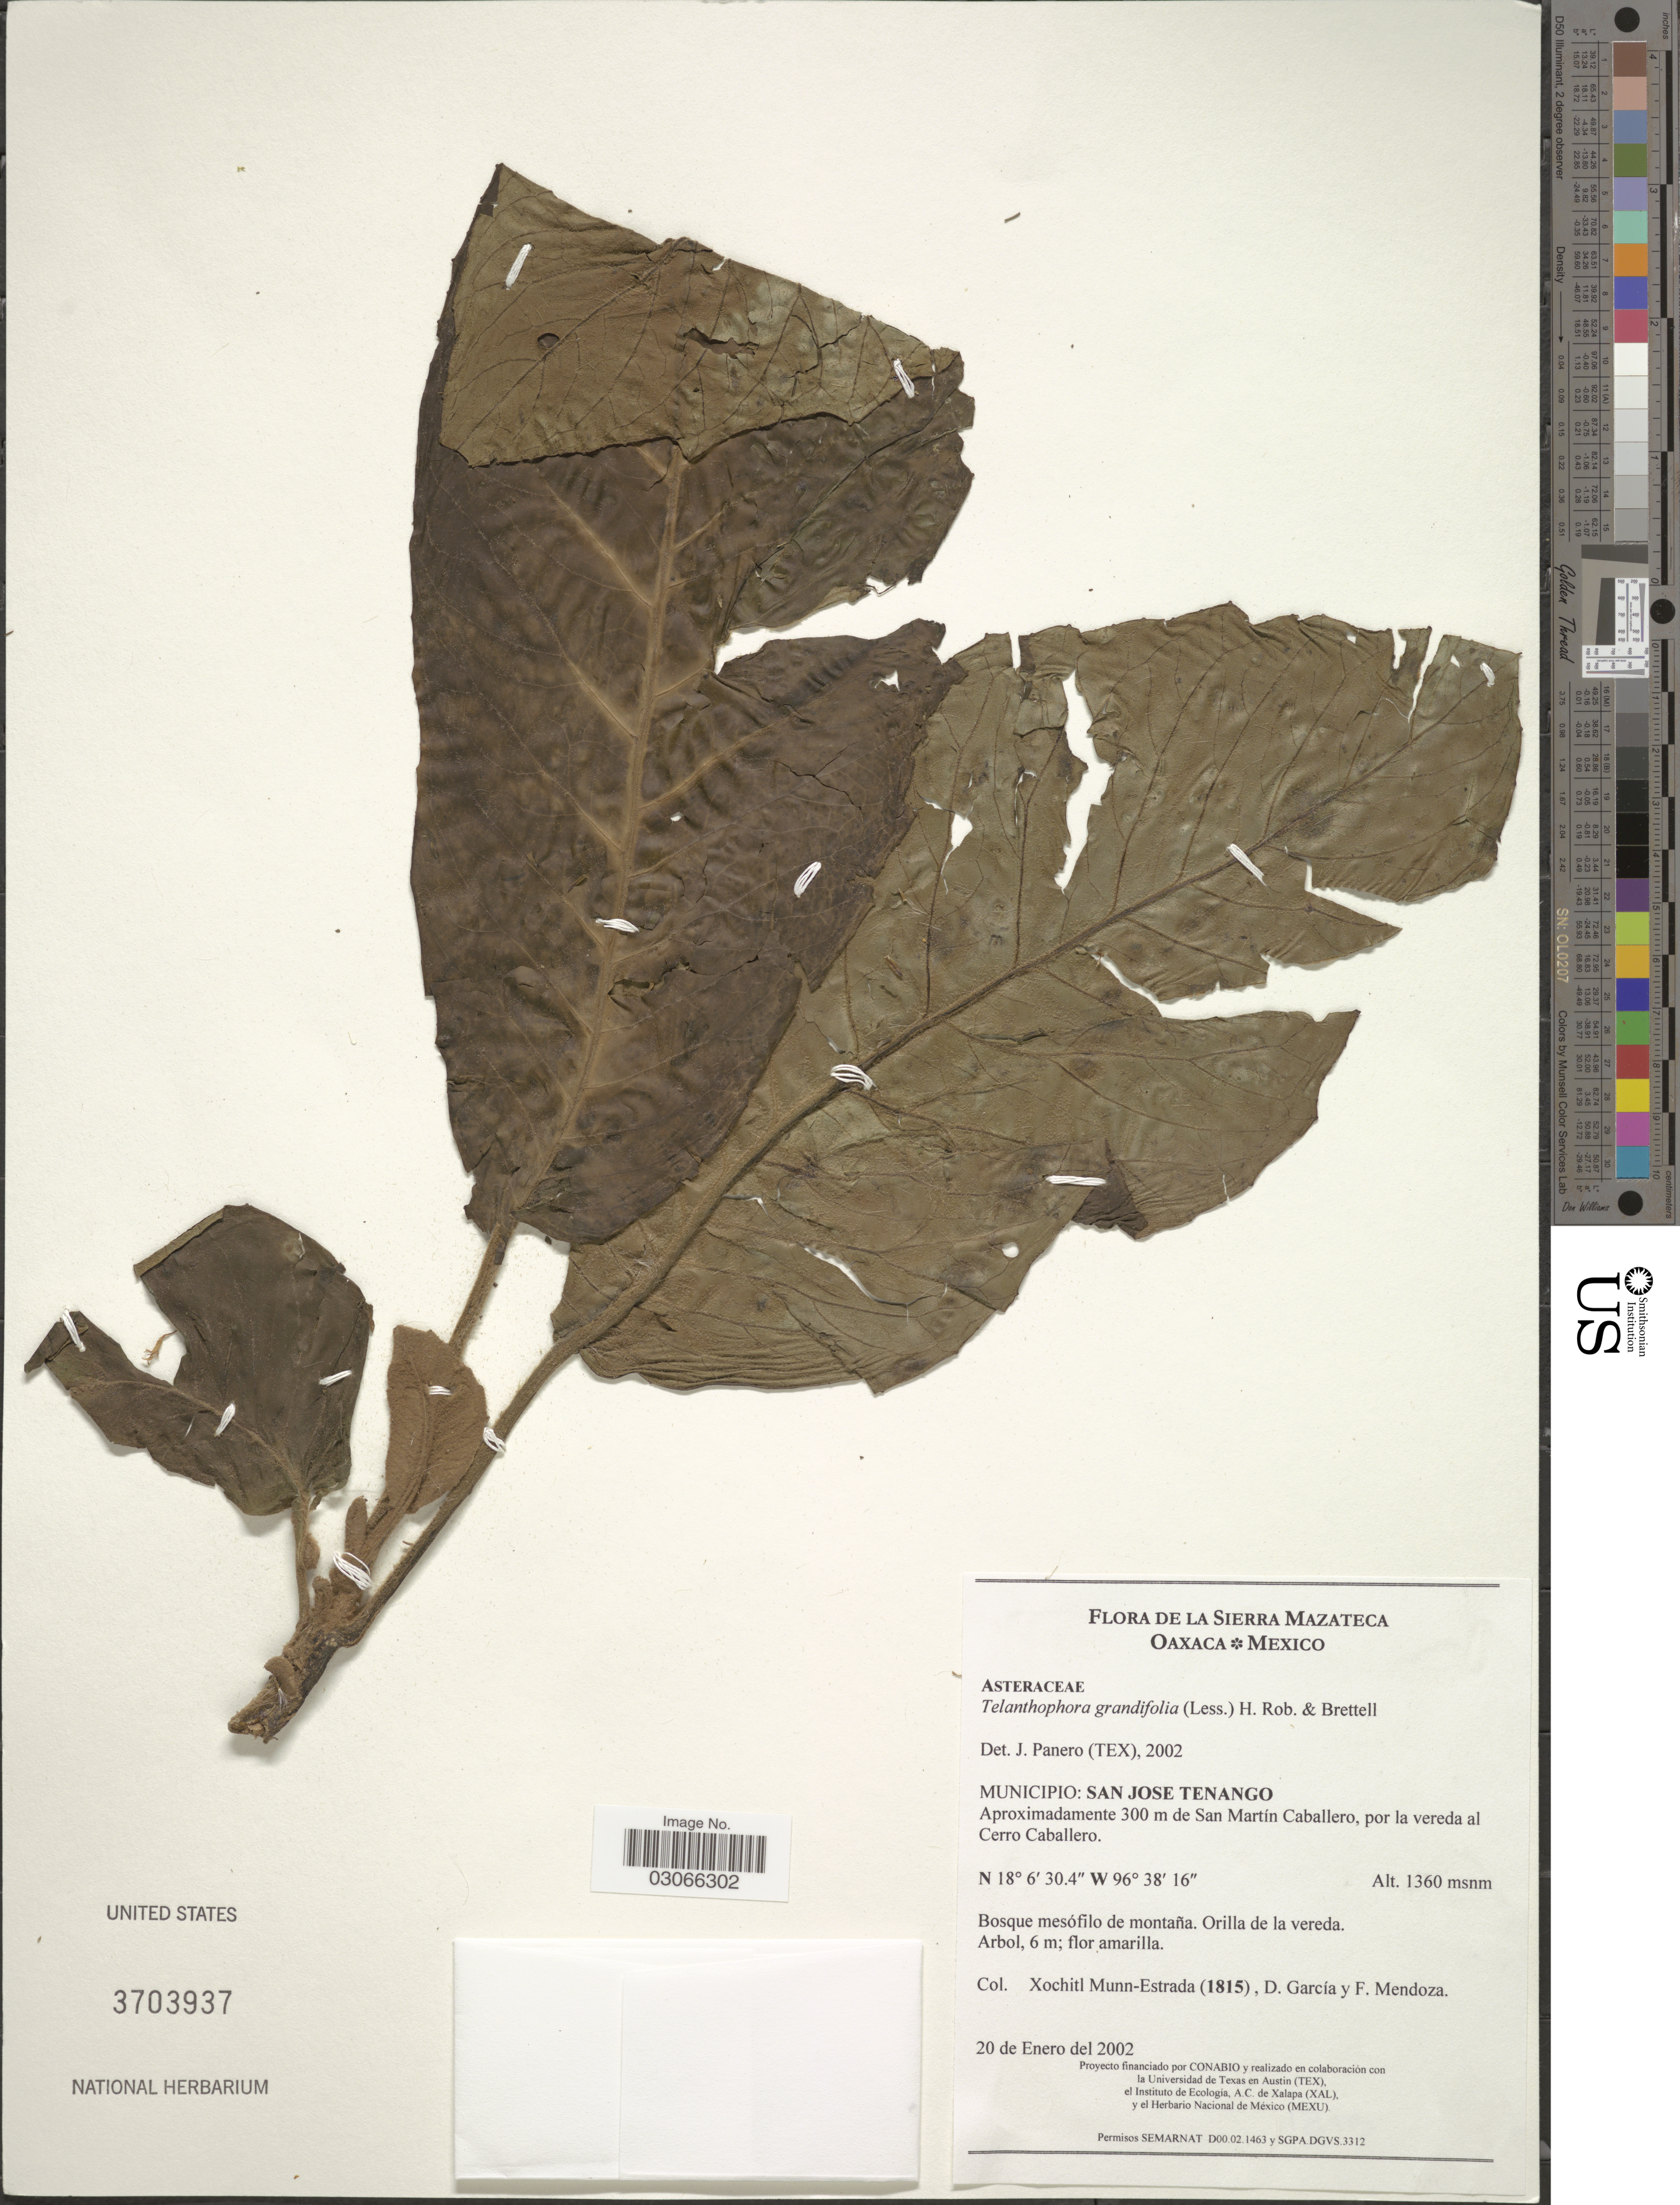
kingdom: Plantae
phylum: Tracheophyta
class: Magnoliopsida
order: Asterales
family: Asteraceae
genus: Telanthophora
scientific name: Telanthophora grandifolia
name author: (Less.) H. Rob. & Brettell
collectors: X. Munn-Estrada, D. García & F. Mendoza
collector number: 1815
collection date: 2002-01-20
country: Mexico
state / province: Oaxaca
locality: La Sierra Mazateca. Municipio: San Jose Tenango. Aproximadamente 300 m de San Martín Caballero, por la vereda al Cerro Caballero.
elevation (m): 1360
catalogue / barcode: US 3703937